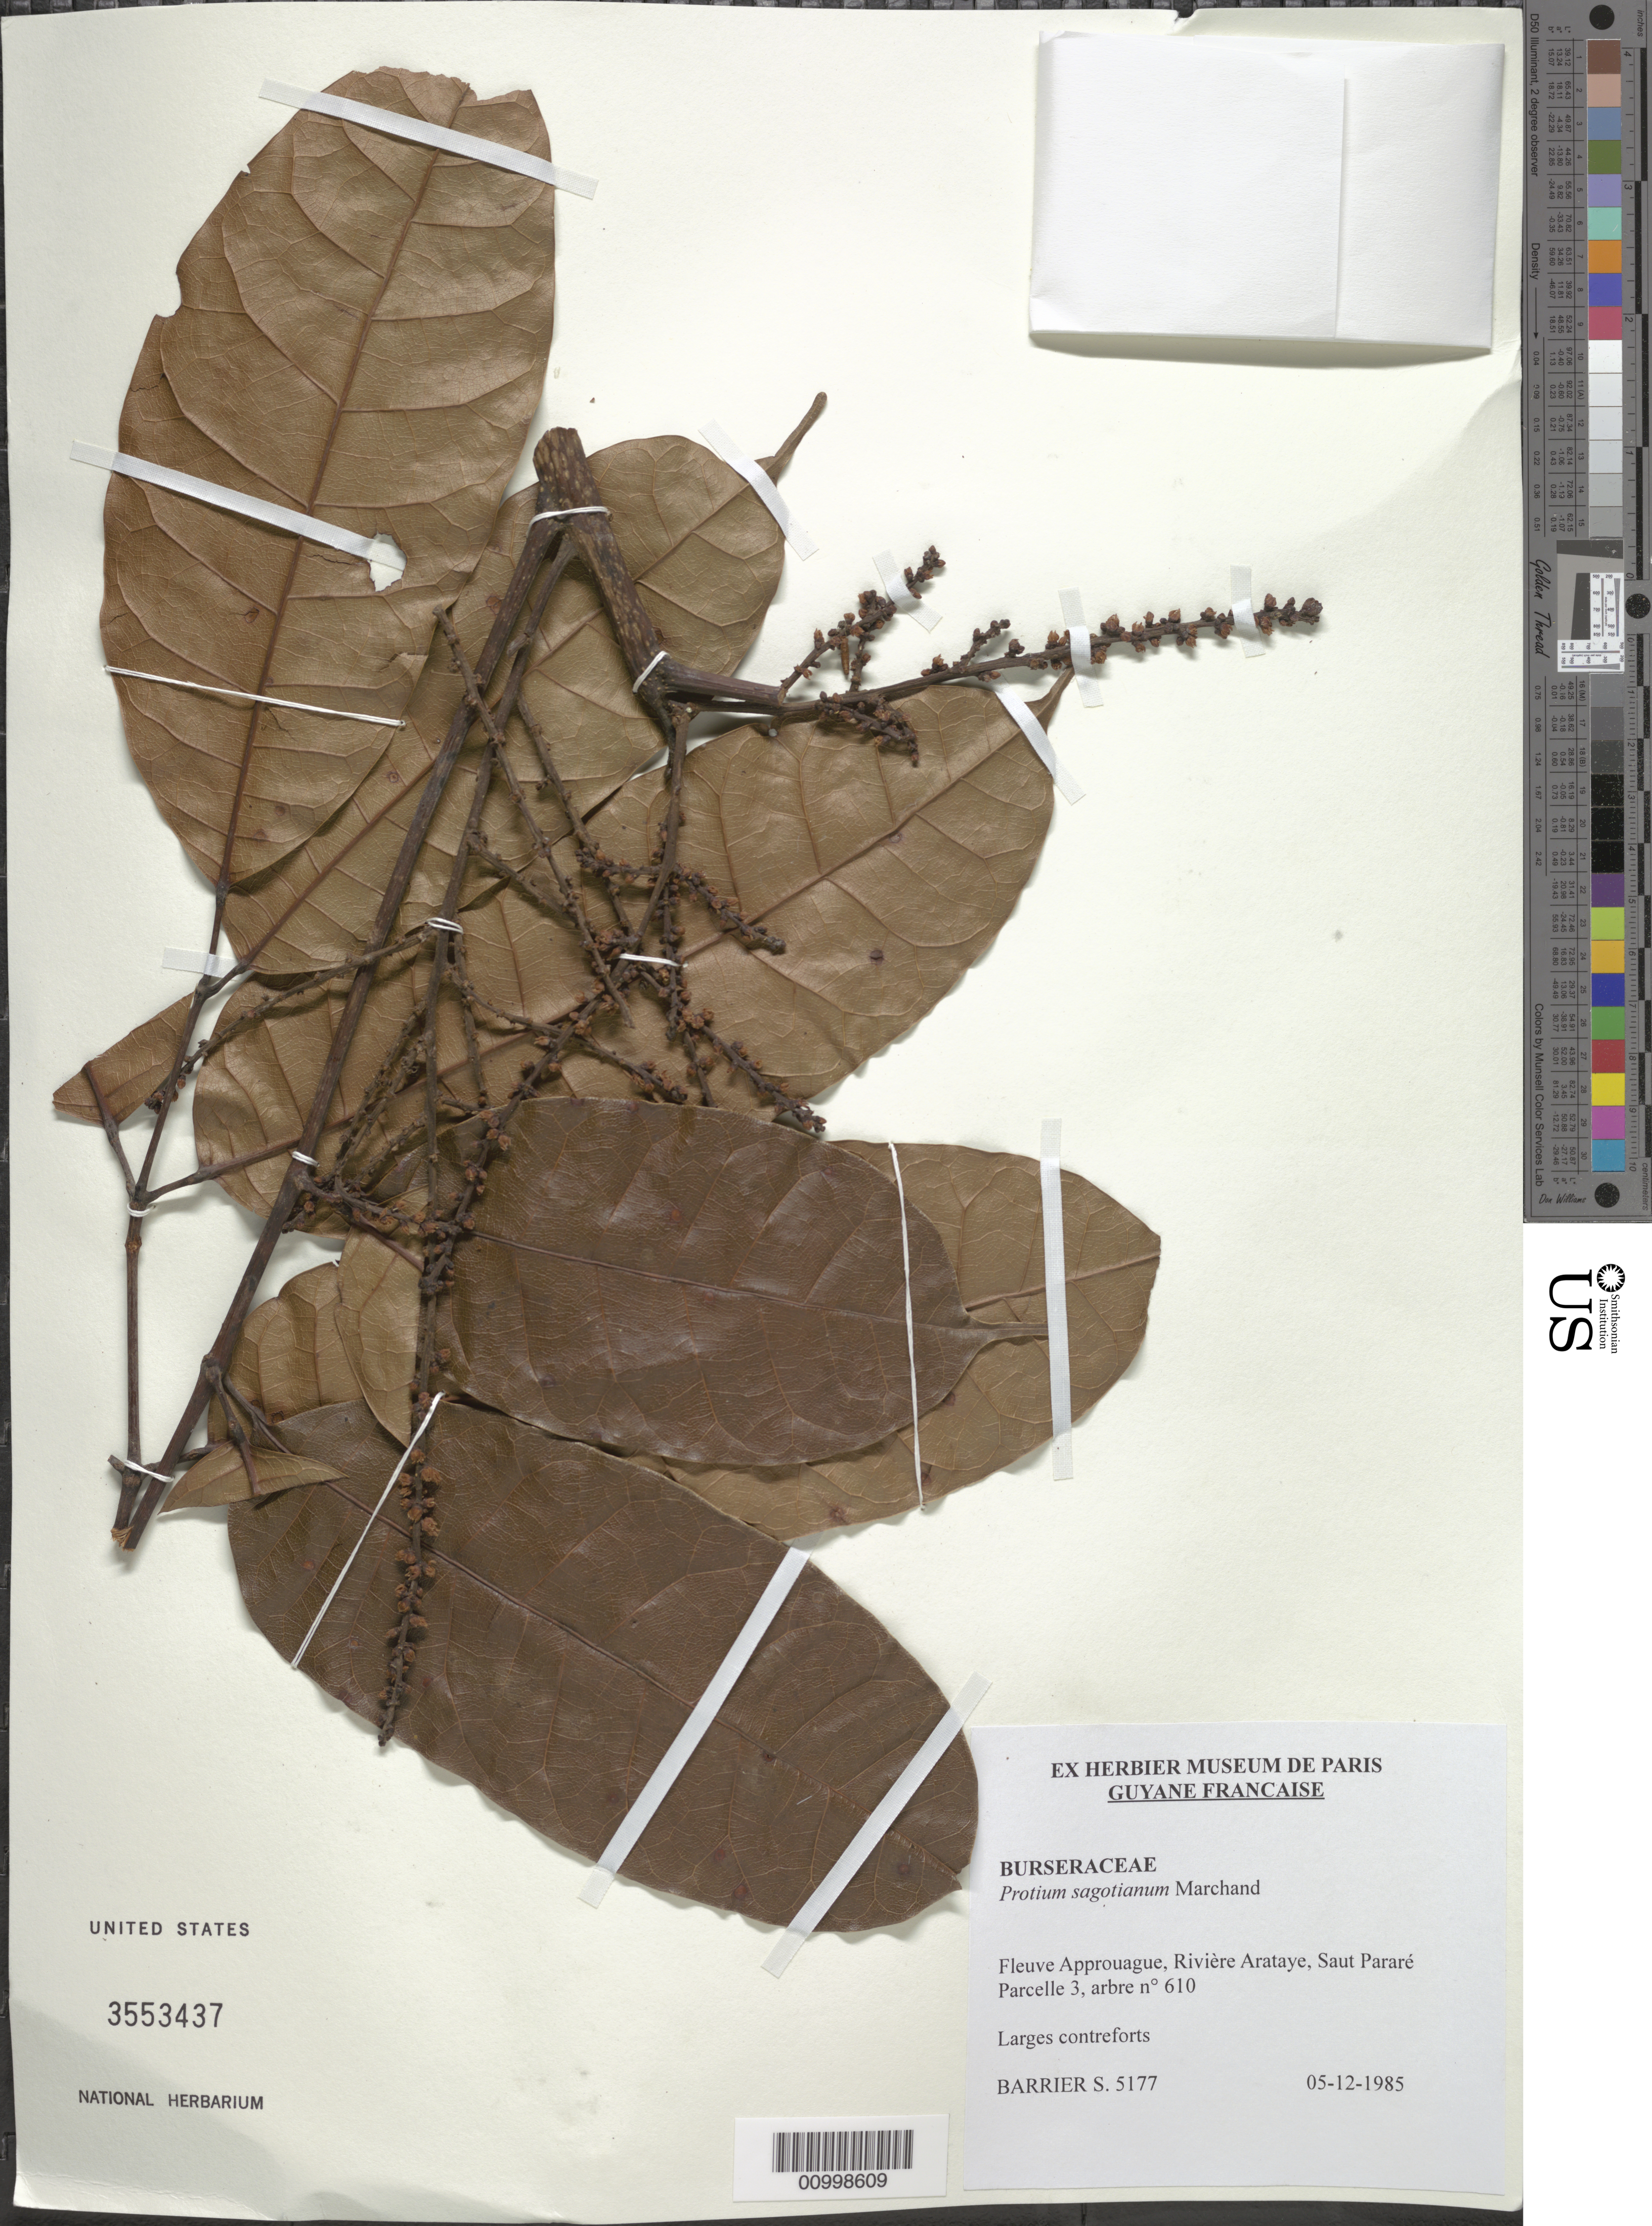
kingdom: Plantae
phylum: Tracheophyta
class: Magnoliopsida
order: Sapindales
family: Burseraceae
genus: Protium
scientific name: Protium sagotianum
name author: Marchand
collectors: S. Barrier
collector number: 5177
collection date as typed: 5-Dec-85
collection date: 1985-12-05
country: French Guiana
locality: Fleuve Approuague, Riviere Arataye, Saut Pararé; Parcelle 3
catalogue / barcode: US 3553437